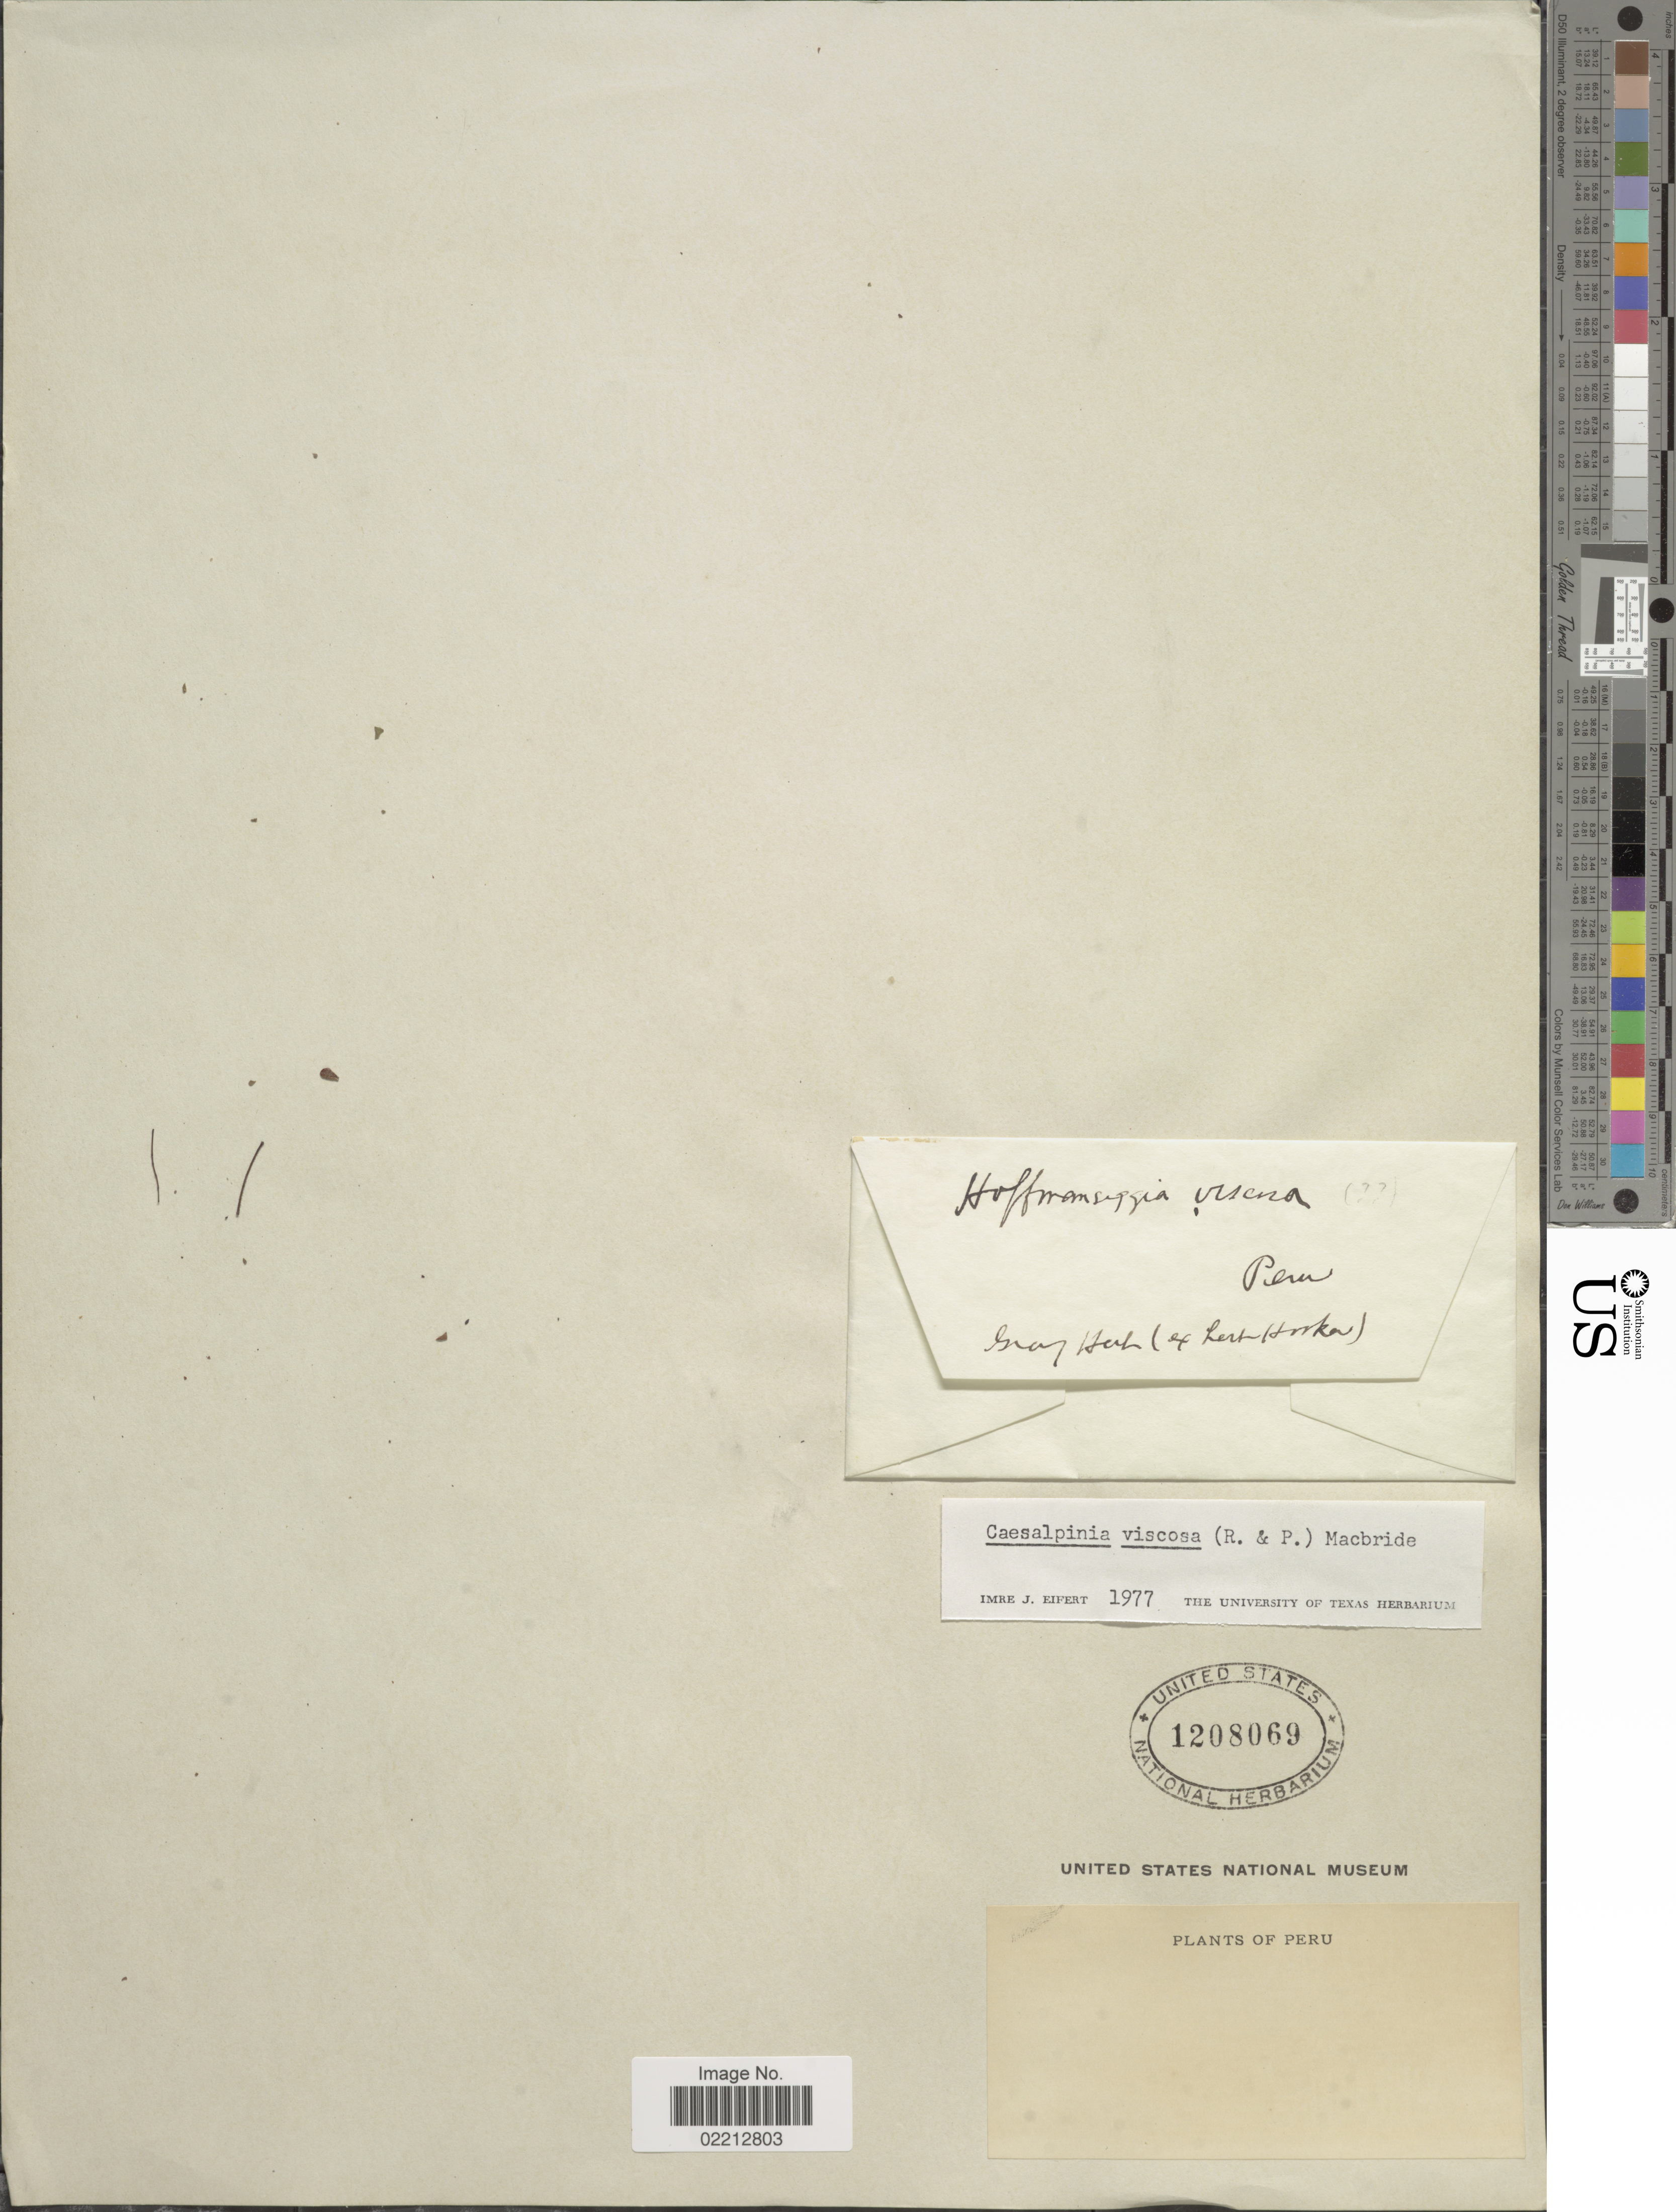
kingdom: Plantae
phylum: Tracheophyta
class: Magnoliopsida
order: Fabales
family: Fabaceae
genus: Hoffmannseggia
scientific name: Hoffmannseggia viscosa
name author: Hook. & Arn.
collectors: ex herb. Gray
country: Peru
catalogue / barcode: US 1208069